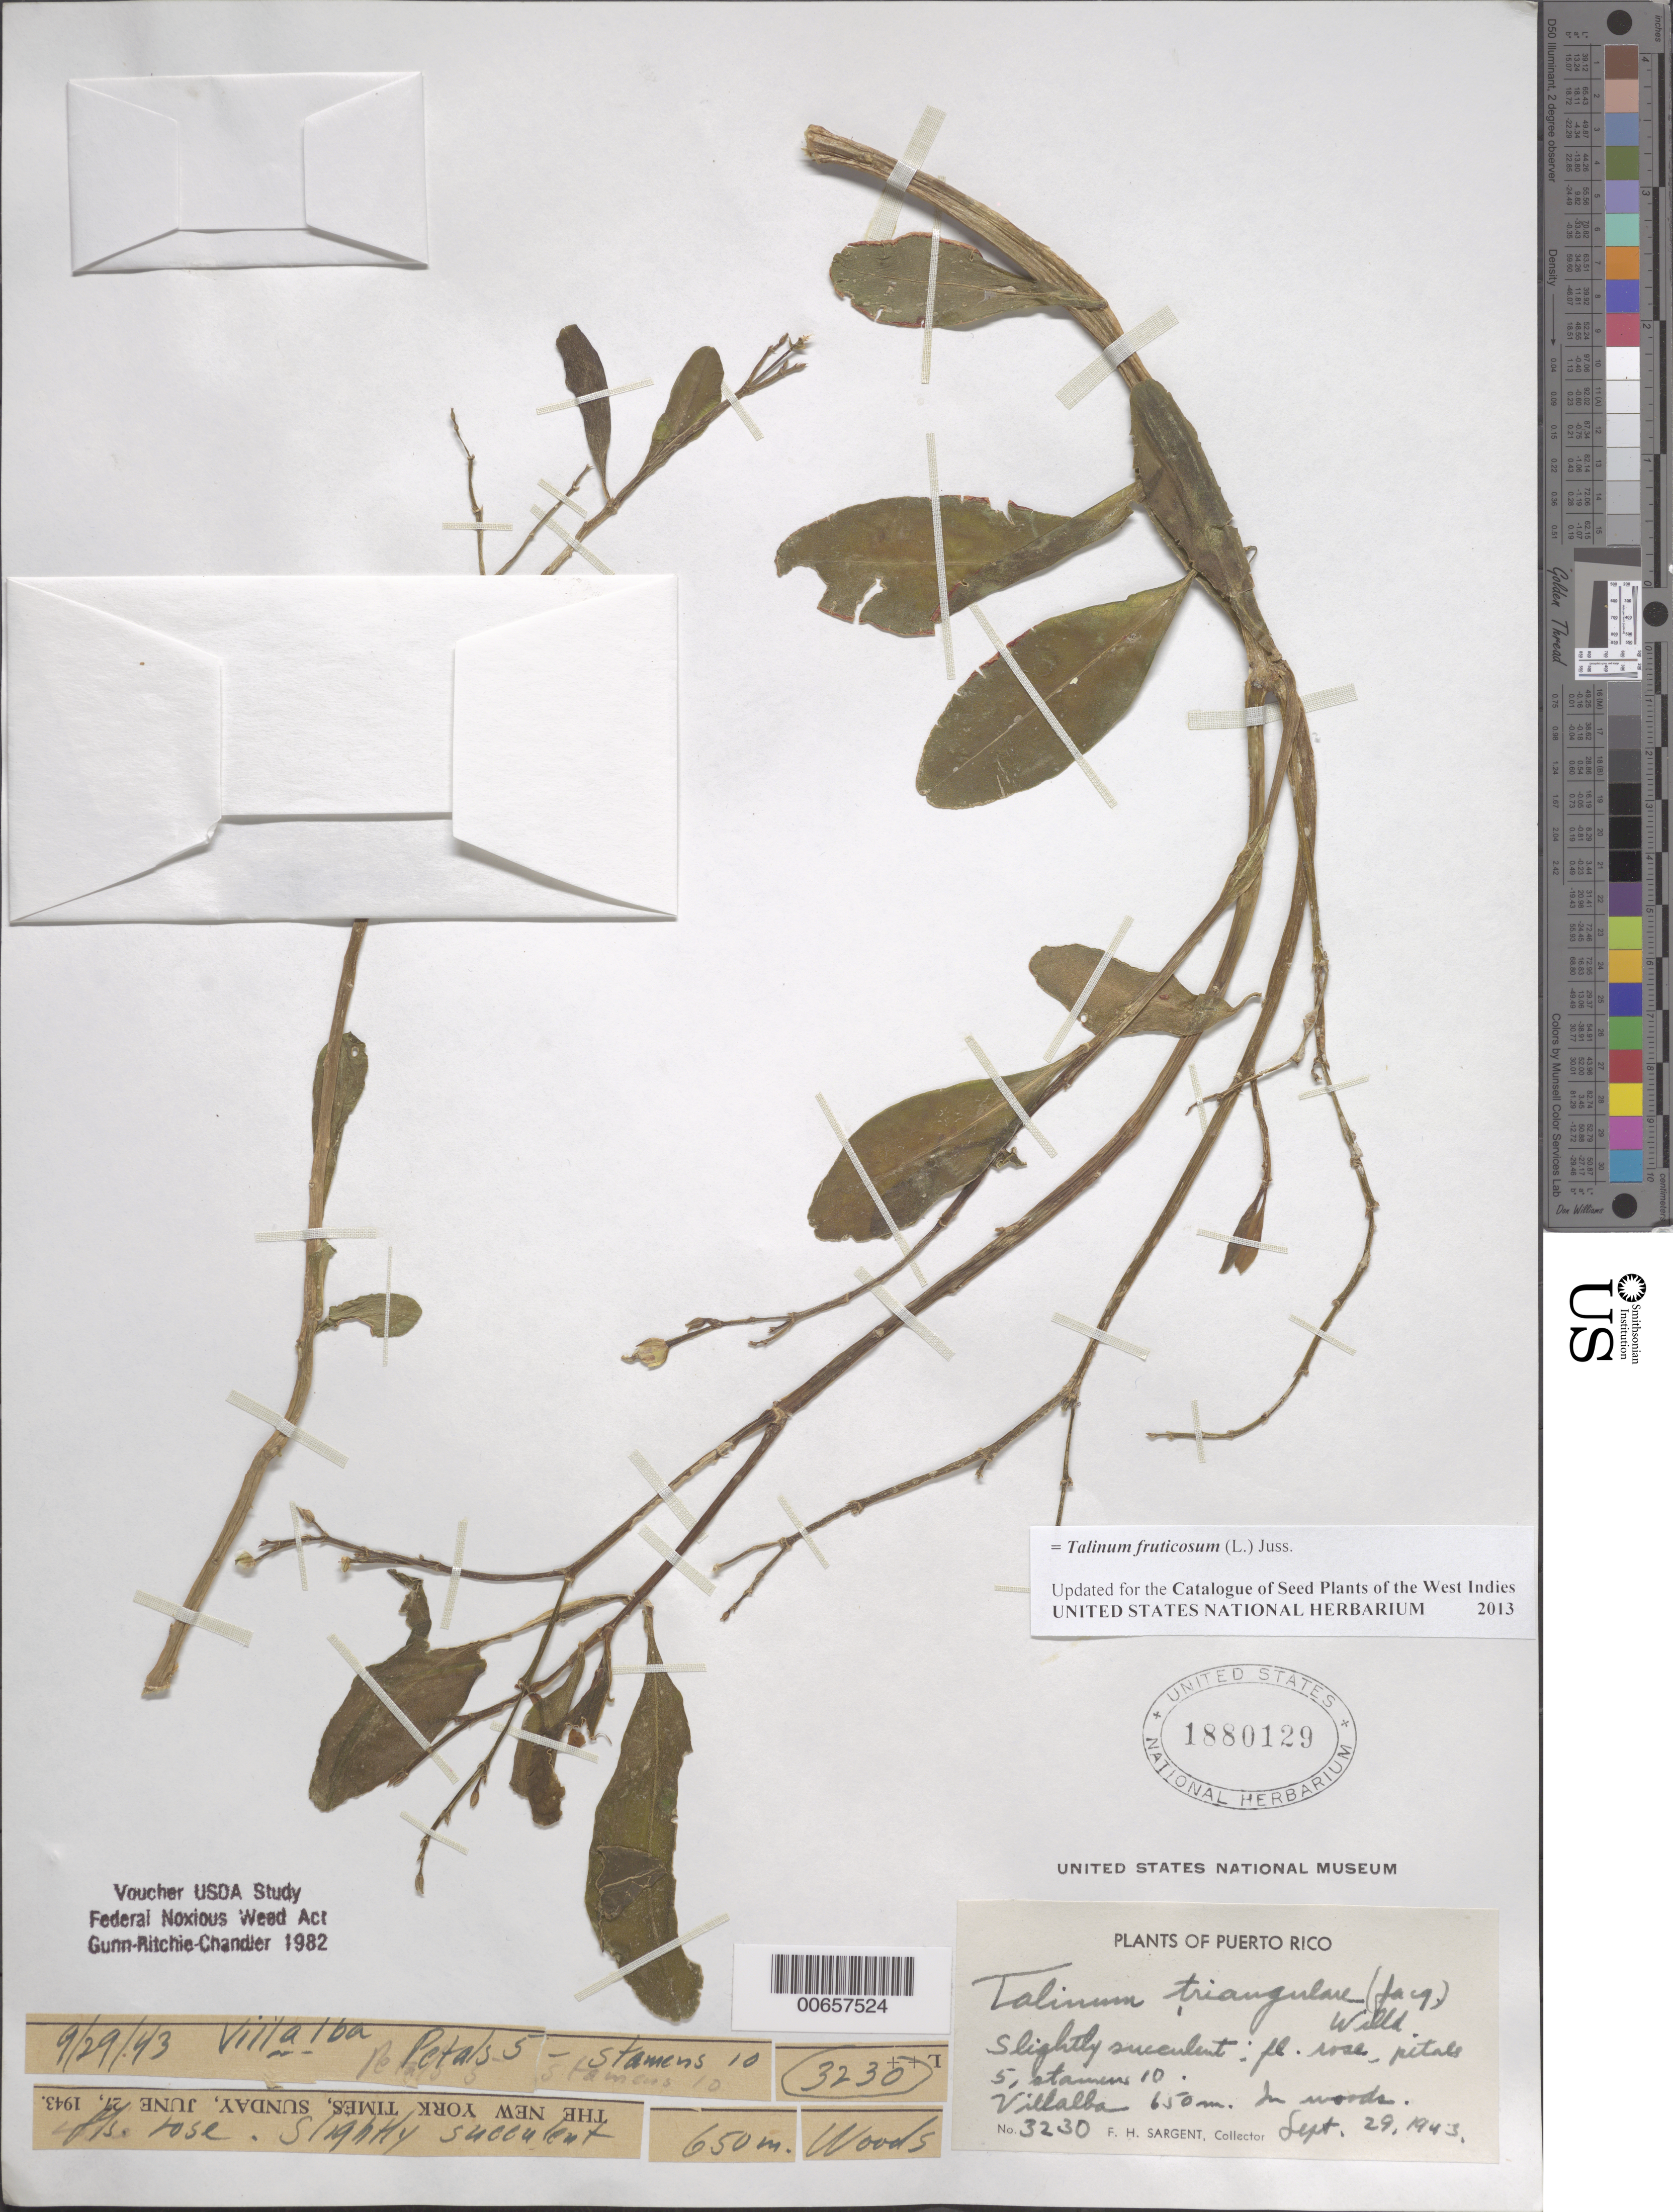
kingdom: Plantae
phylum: Tracheophyta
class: Magnoliopsida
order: Caryophyllales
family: Talinaceae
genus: Talinum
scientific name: Talinum fruticosum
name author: (L.) Juss.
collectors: F. H. Sargent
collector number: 3230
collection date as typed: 29 Sep 1943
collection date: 1943-09-29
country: Puerto Rico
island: Greater Antilles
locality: Villalba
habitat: In woods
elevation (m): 650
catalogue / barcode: US 1880129